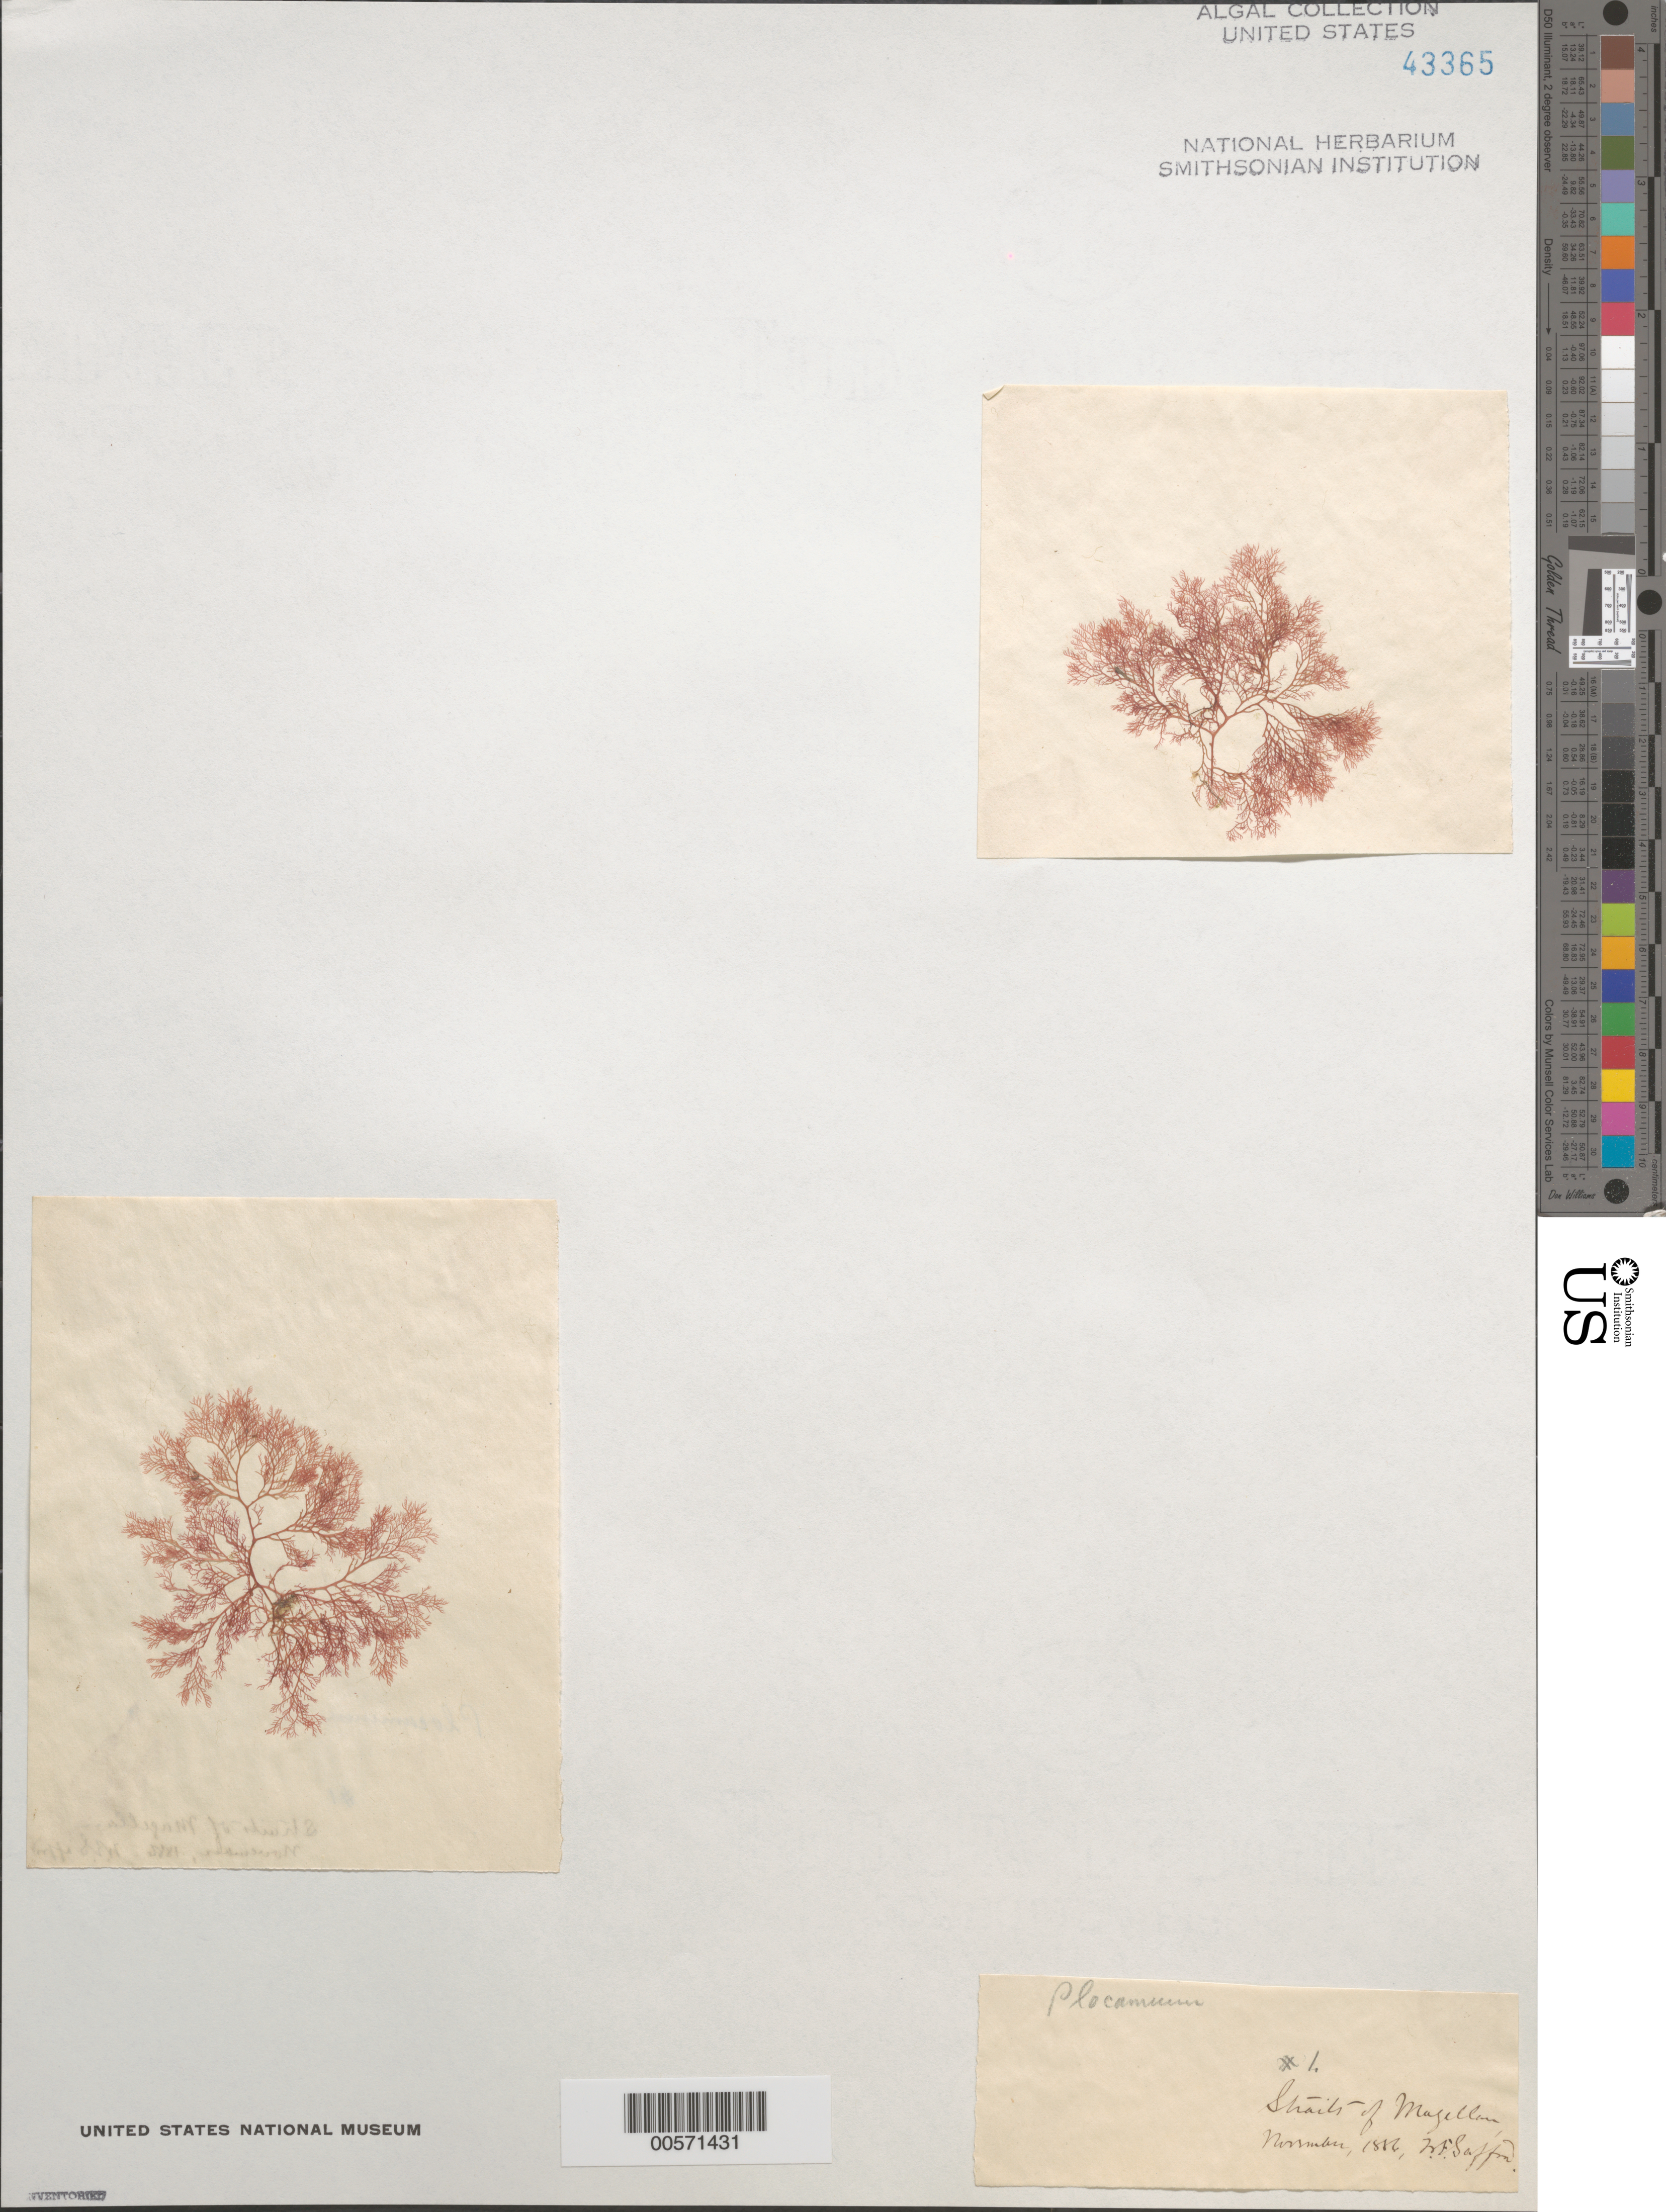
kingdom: Plantae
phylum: Rhodophyta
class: Florideophyceae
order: Plocamiales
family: Plocamiaceae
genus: Plocamium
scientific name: Plocamium sp.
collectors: W. E. Safford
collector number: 1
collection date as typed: Nov 1886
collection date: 1886-11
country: Chile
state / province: Magallanes y de la Antártica Chilena (XII)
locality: Strait of magellan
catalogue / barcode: US 43365